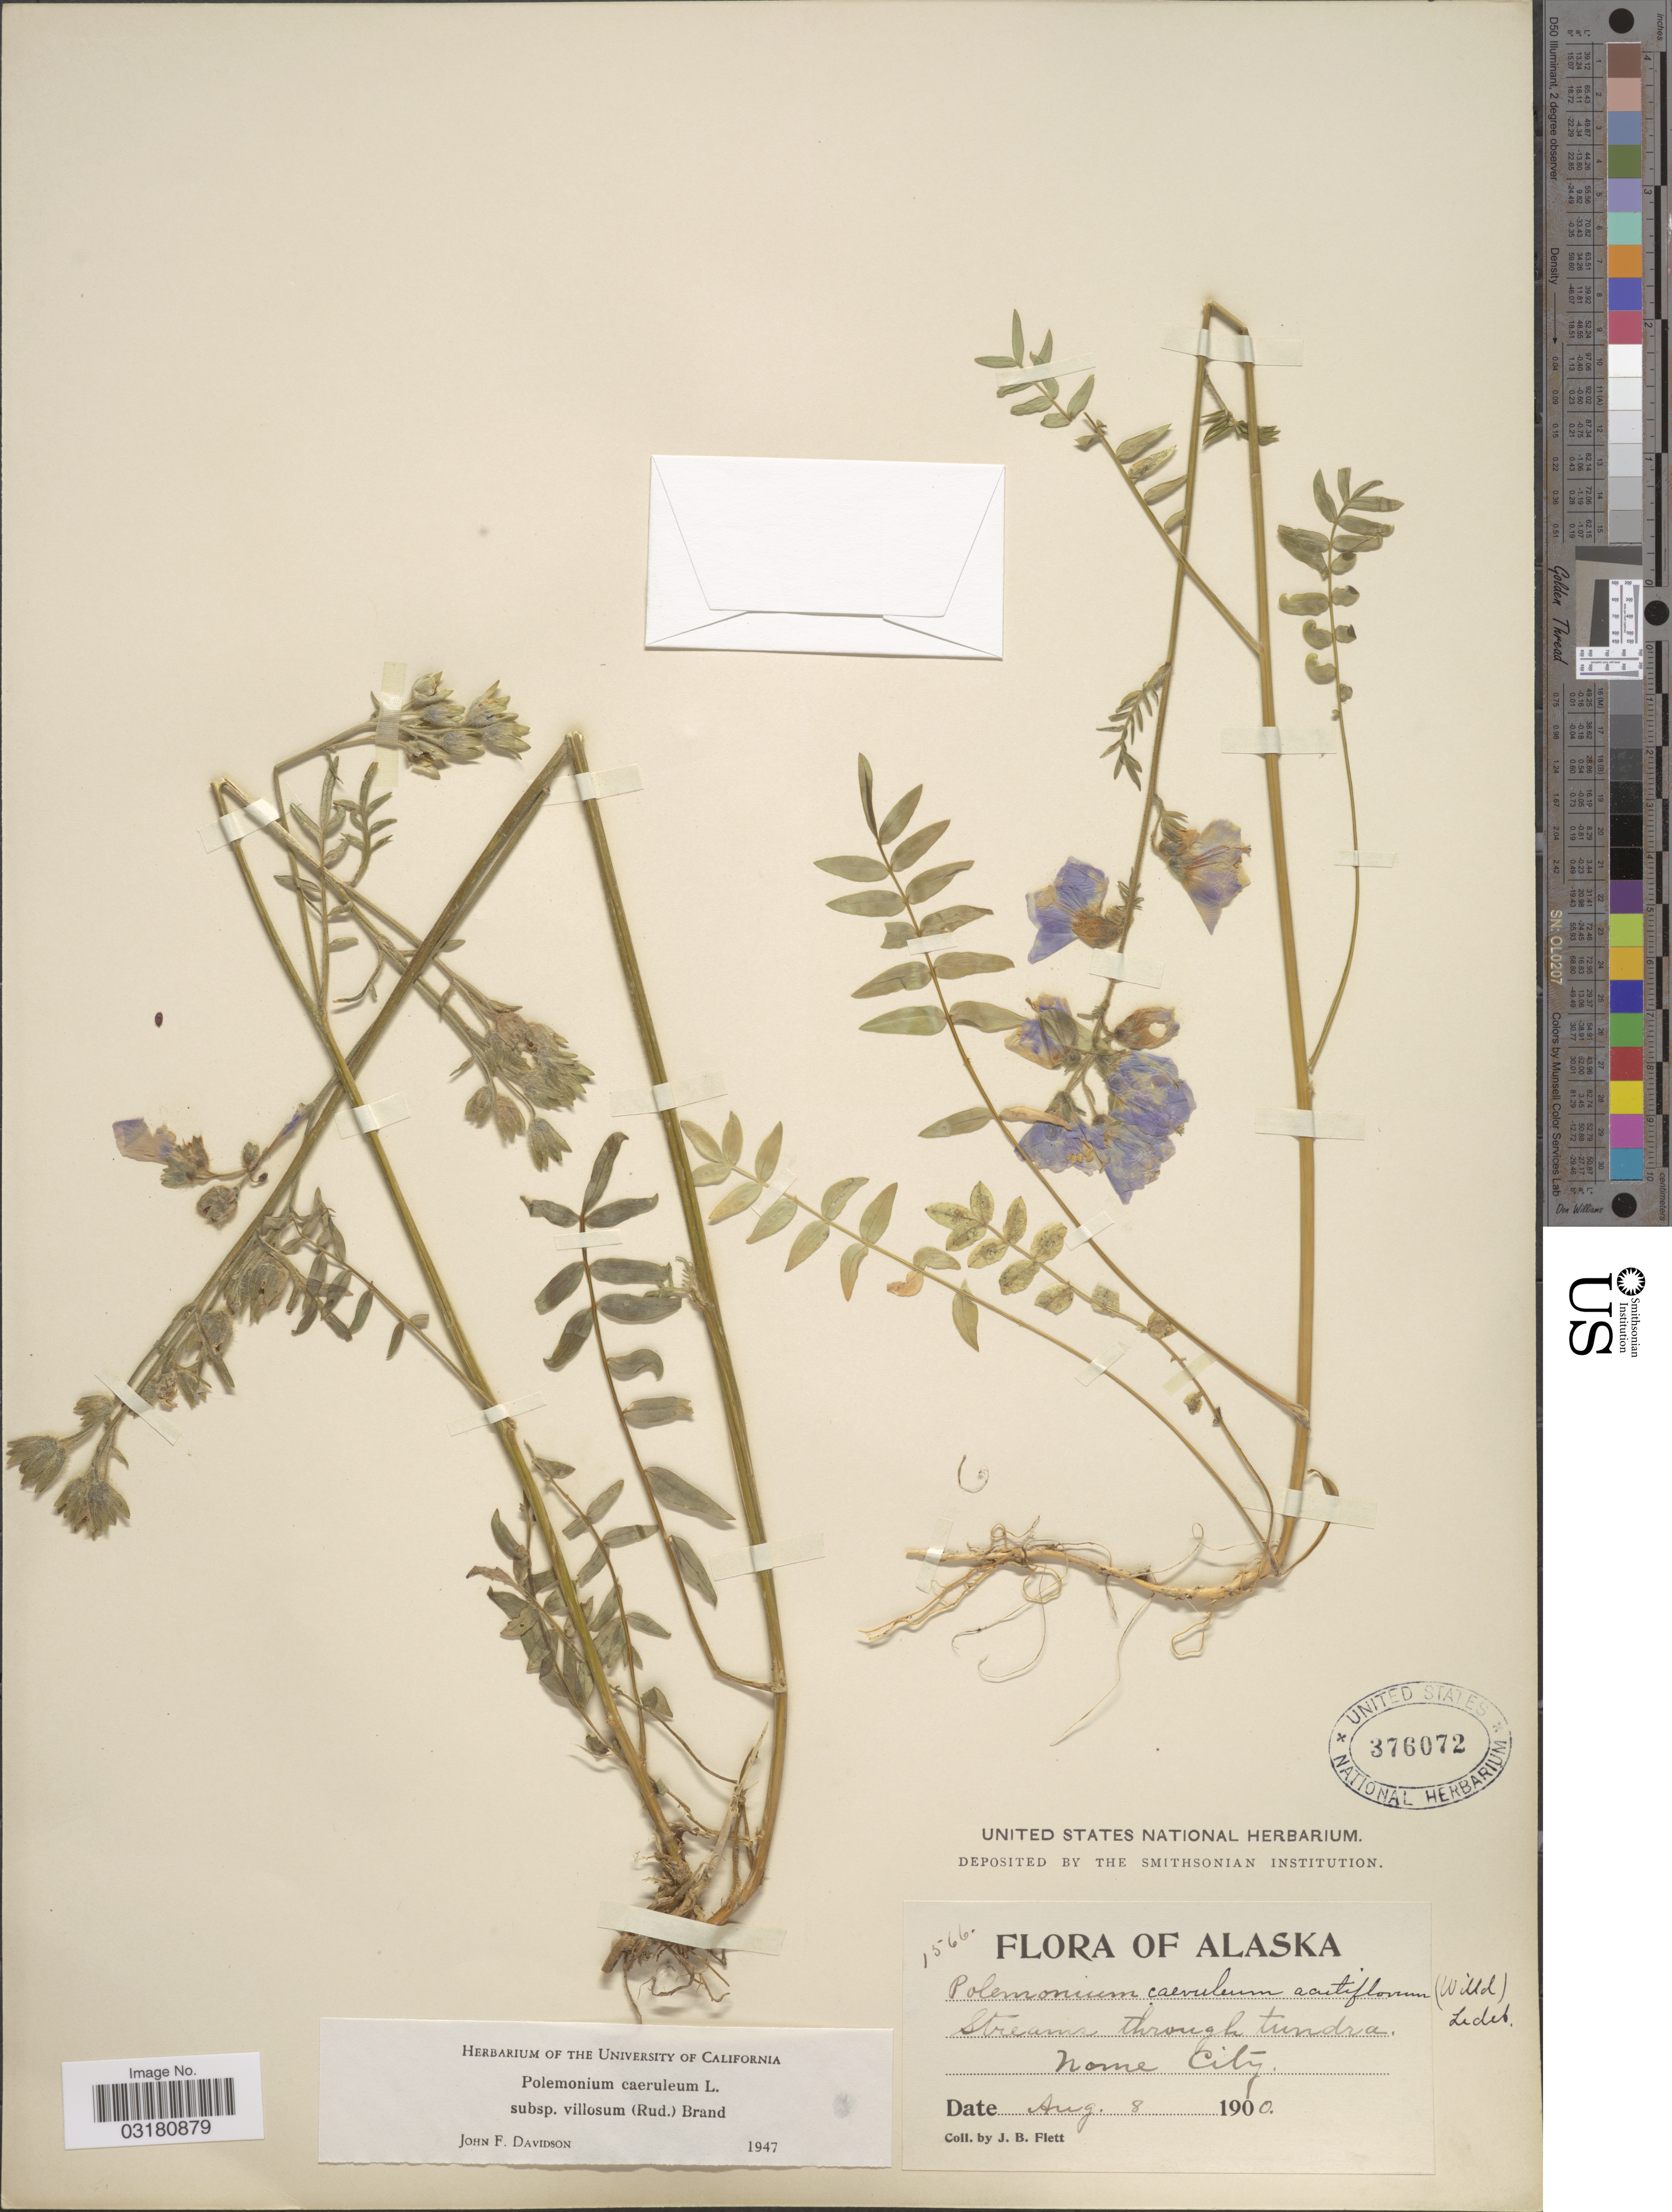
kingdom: Plantae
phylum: Tracheophyta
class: Magnoliopsida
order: Ericales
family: Polemoniaceae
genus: Polemonium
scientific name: Polemonium caeruleum subsp. villosum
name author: (Rudolph ex Georgi) Brand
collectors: J. Flett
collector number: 1566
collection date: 1900-08-08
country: United States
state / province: Alaska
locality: Nome City.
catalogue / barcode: US 376072